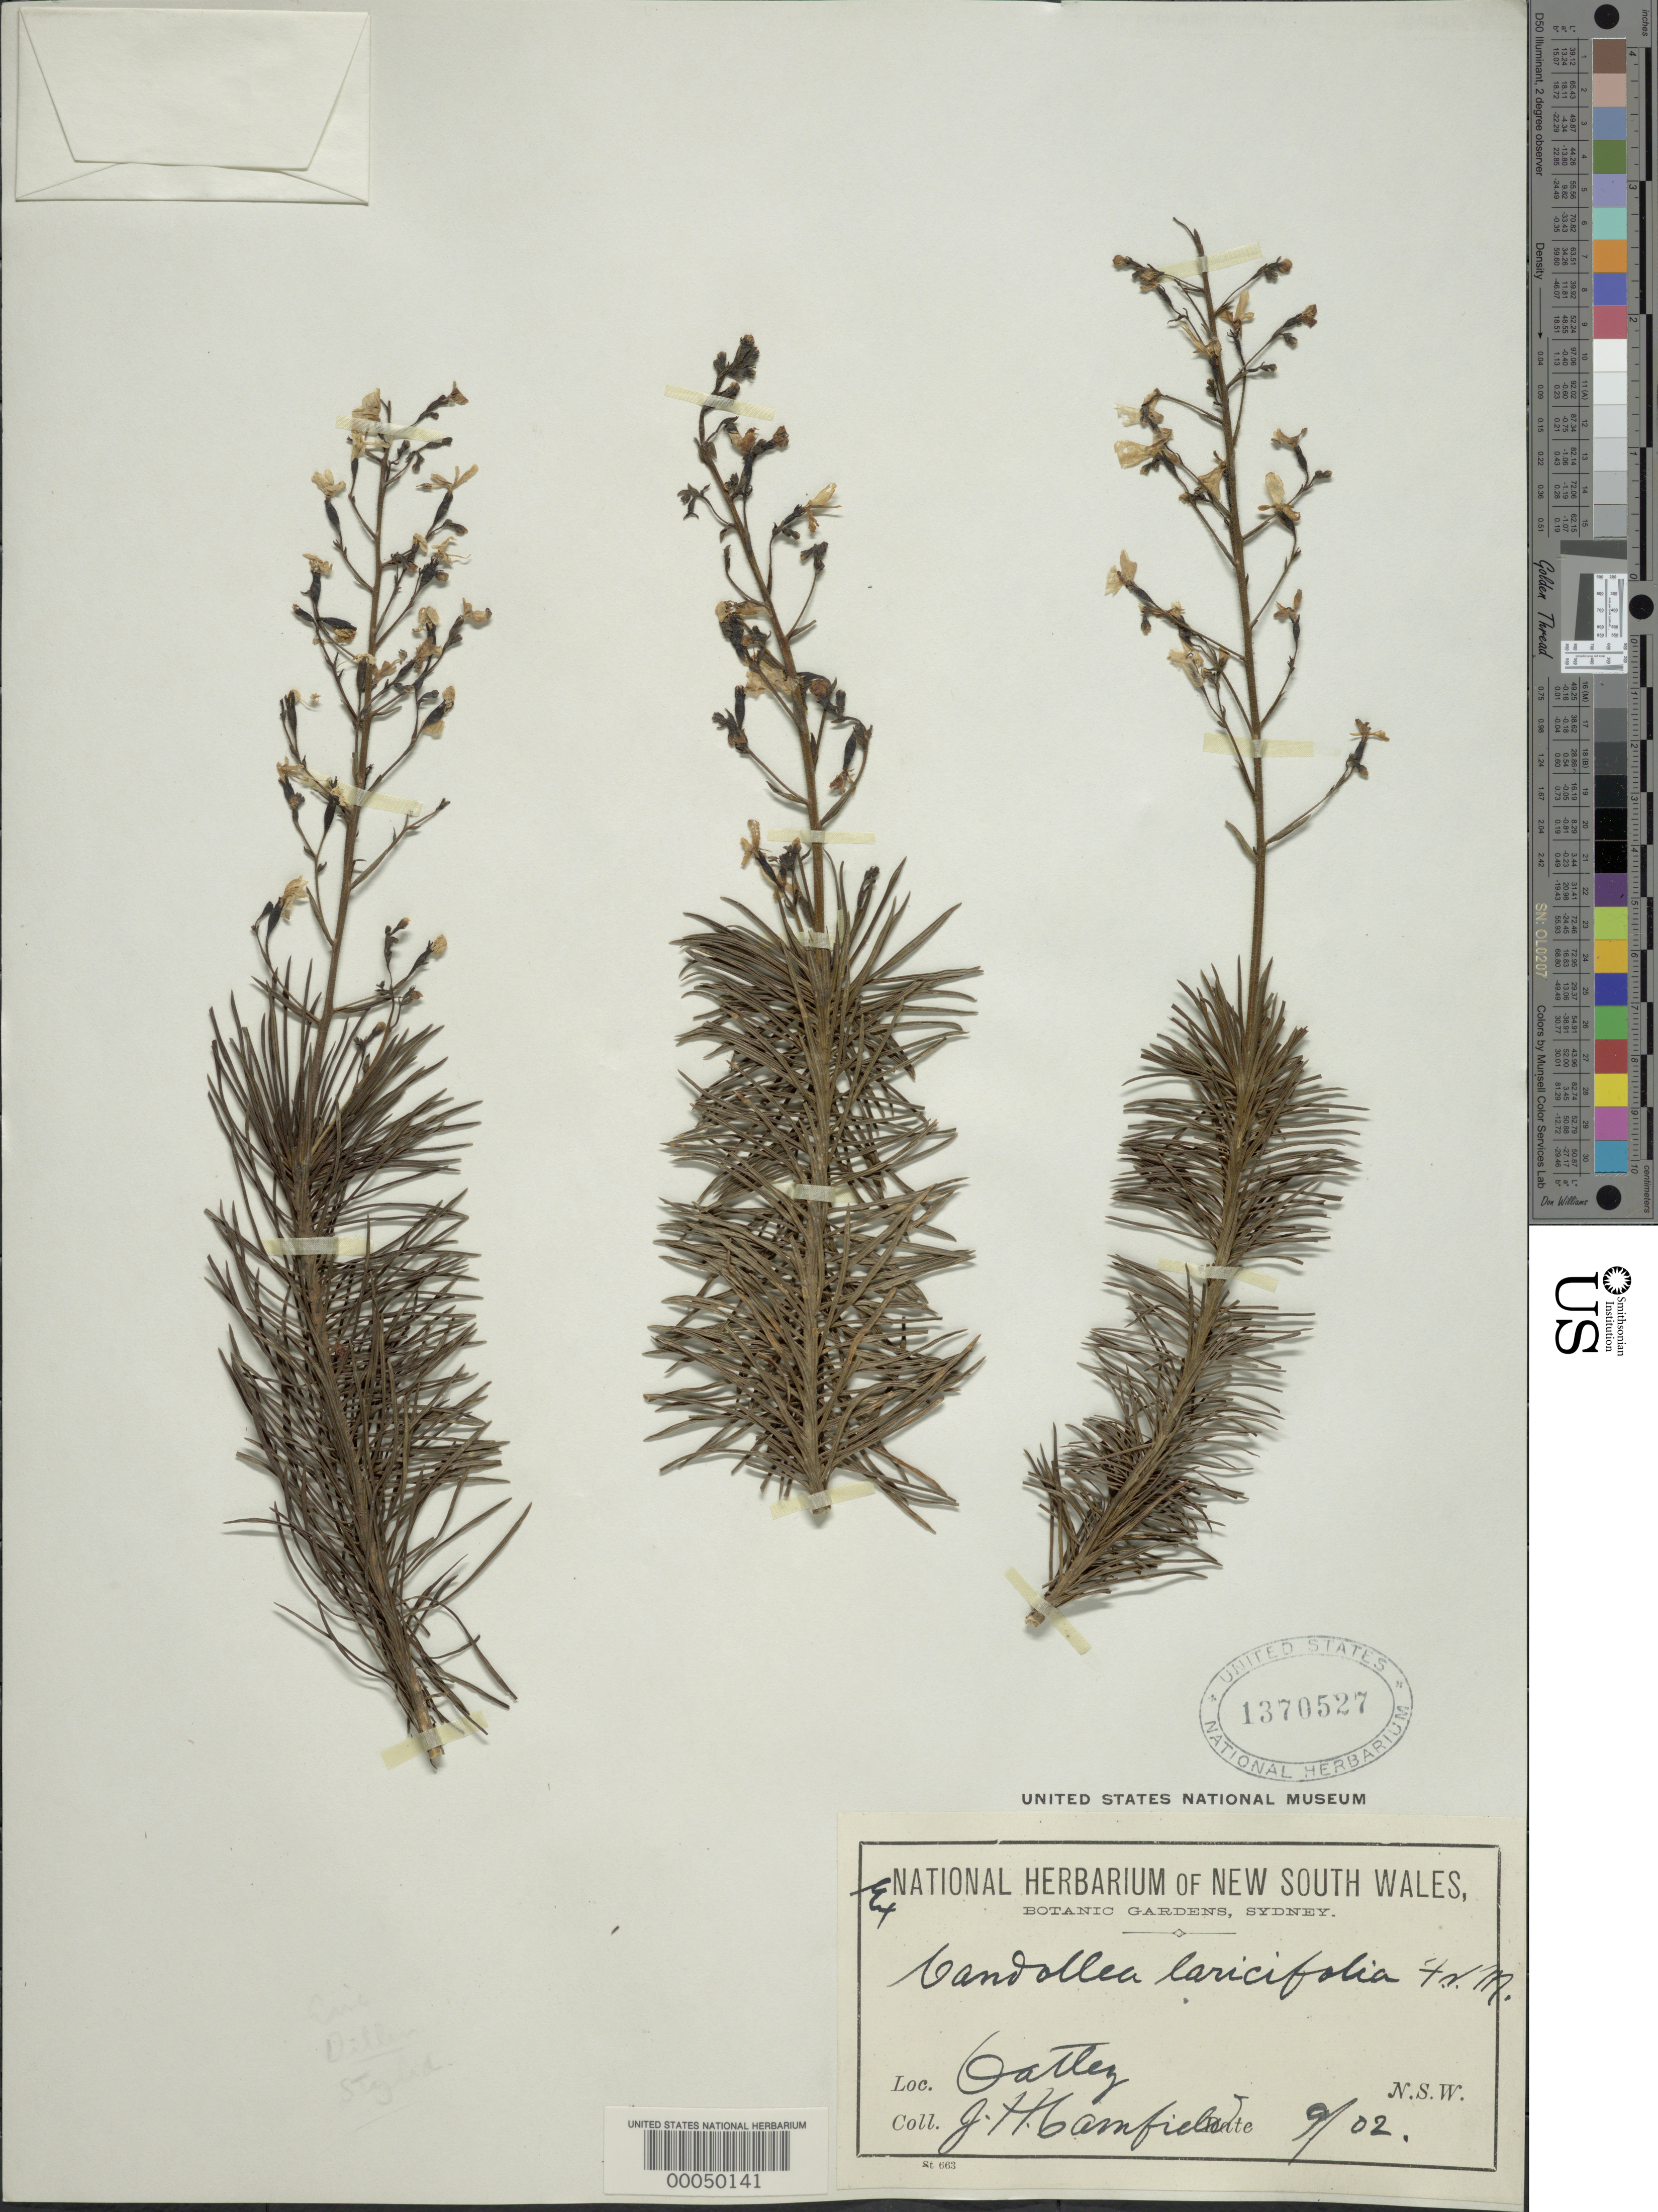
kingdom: Plantae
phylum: Tracheophyta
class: Magnoliopsida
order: Asterales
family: Stylidiaceae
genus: Stylidium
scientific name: Stylidium laricifolium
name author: Rich.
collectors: J. Camfield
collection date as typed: Sep 1902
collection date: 1902-09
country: Australia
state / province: New South Wales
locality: Oatley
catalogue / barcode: US 1370527